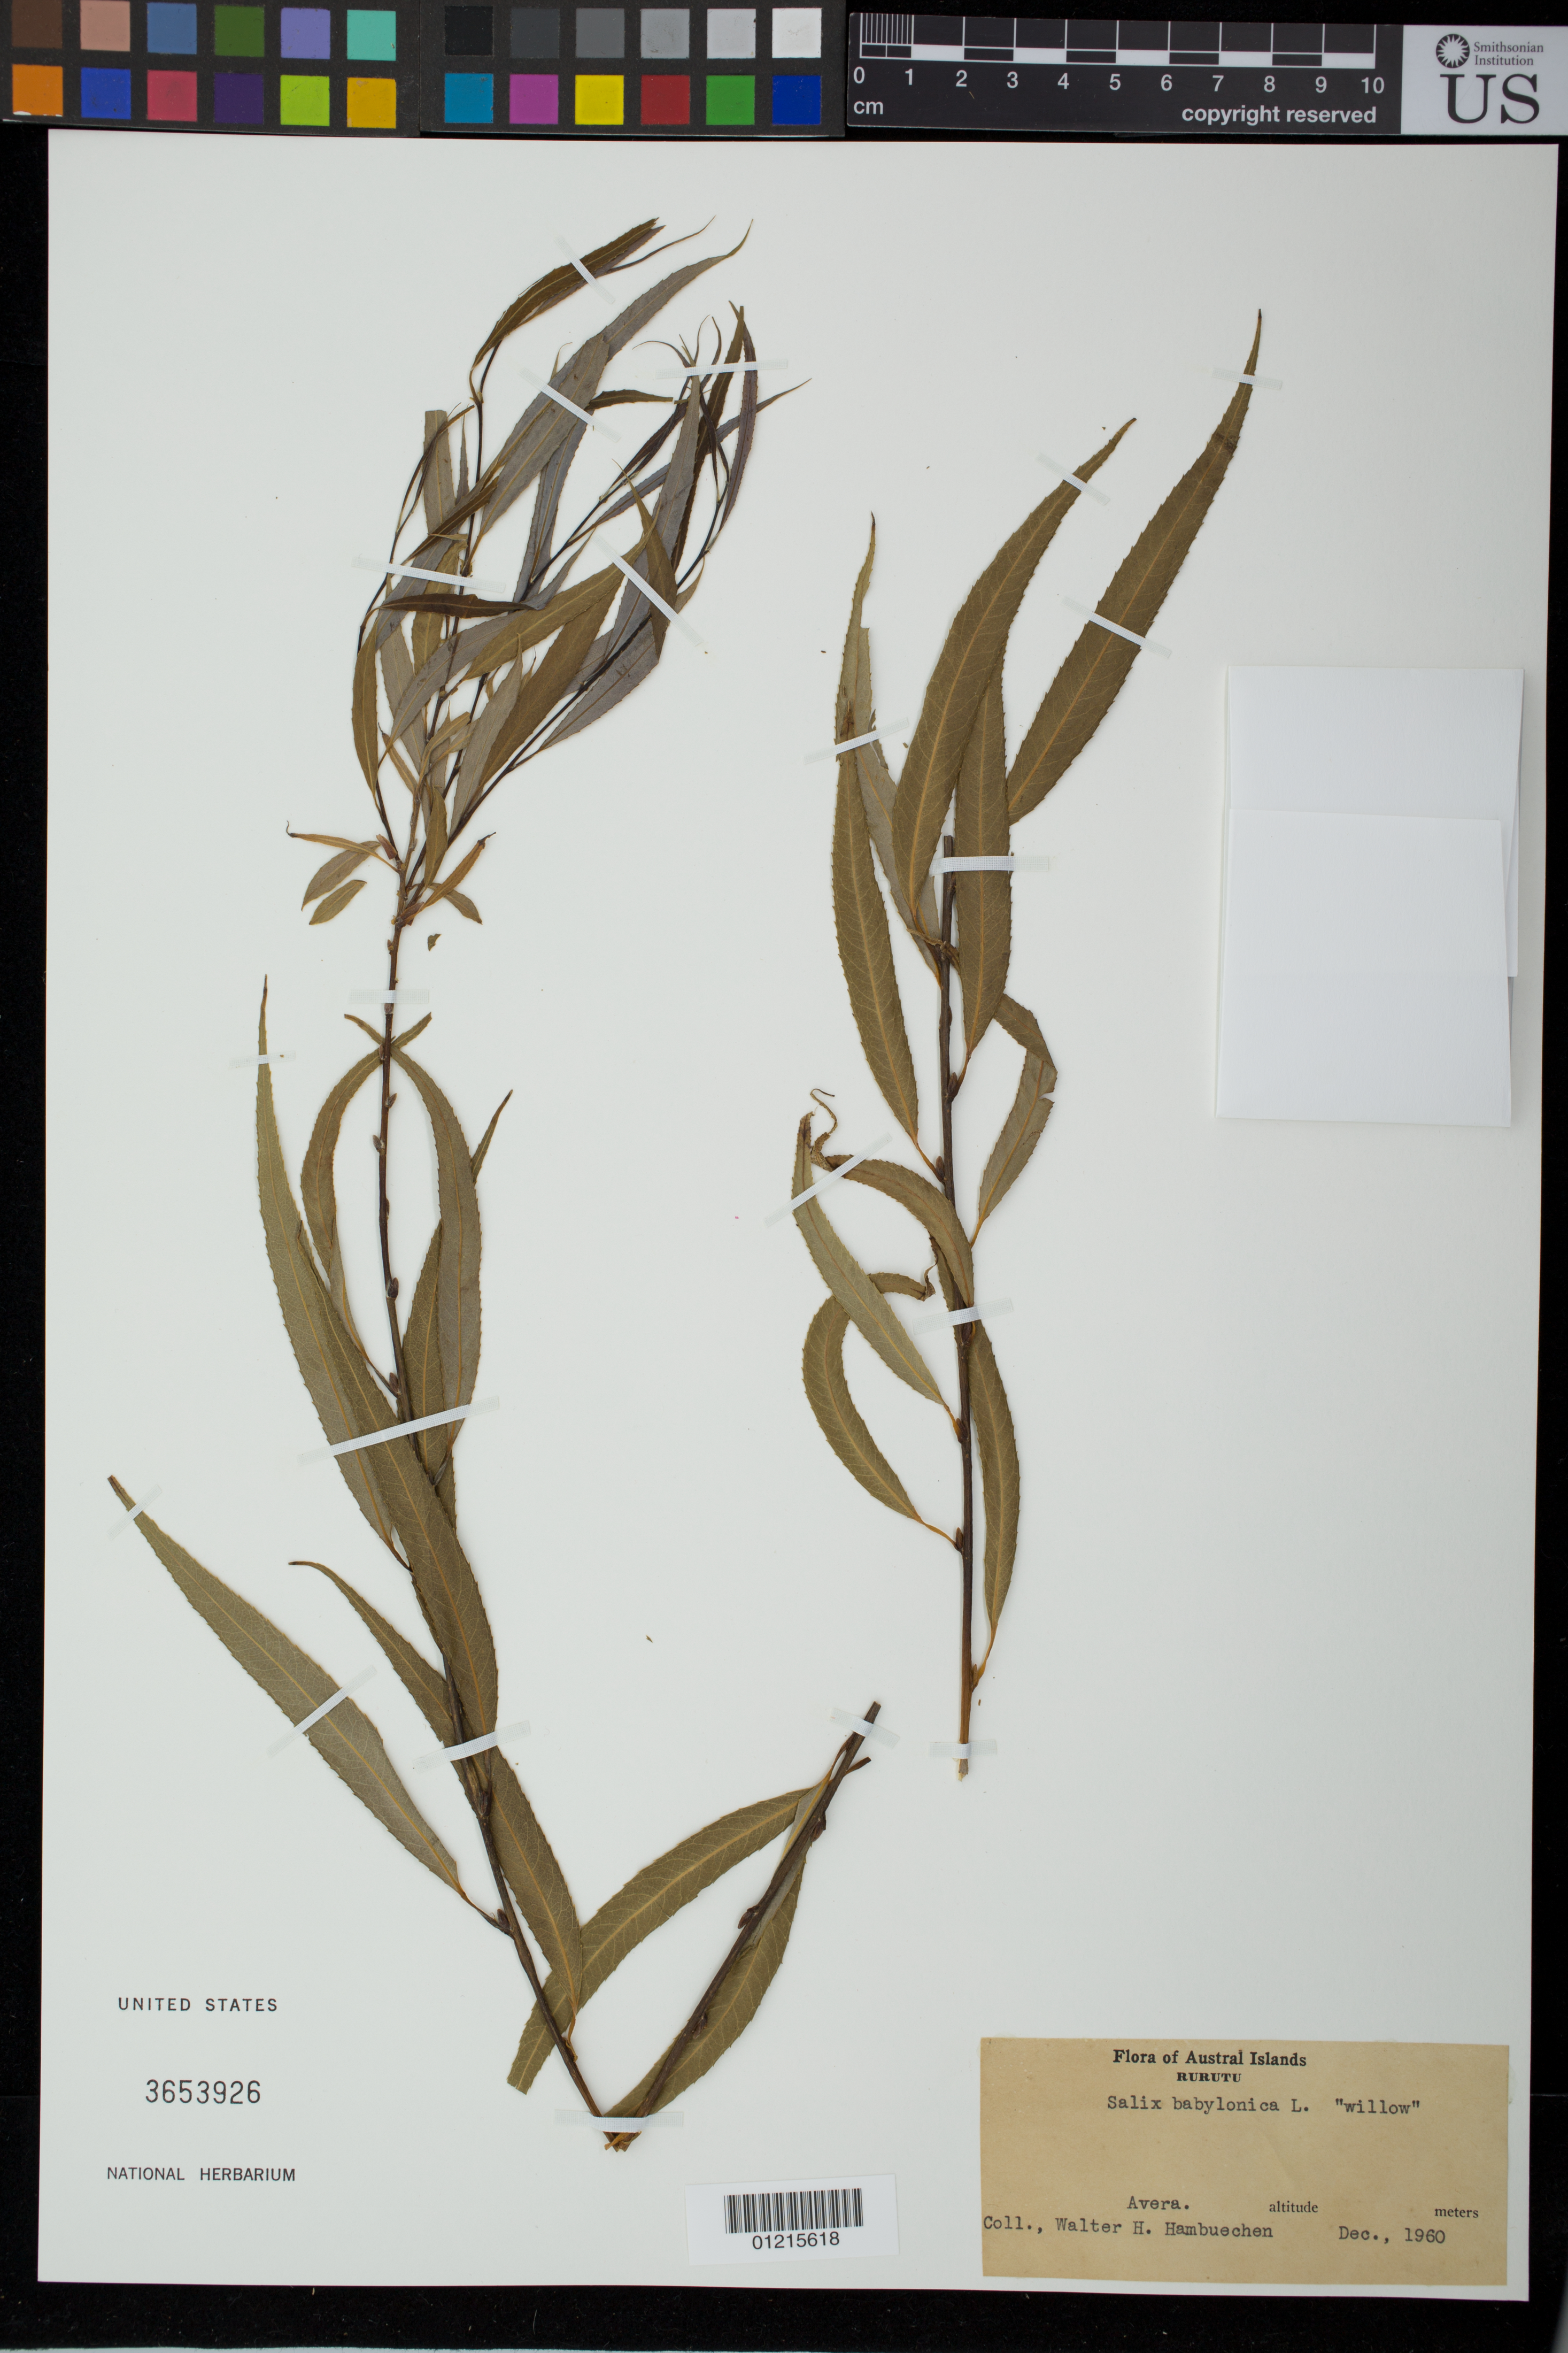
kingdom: Plantae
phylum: Tracheophyta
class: Magnoliopsida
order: Malpighiales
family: Salicaceae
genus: Salix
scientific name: Salix babylonica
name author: L.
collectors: W. H. Hambuechen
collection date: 1960-12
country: French Polynesia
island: Rurutu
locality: Avera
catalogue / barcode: US 3653926